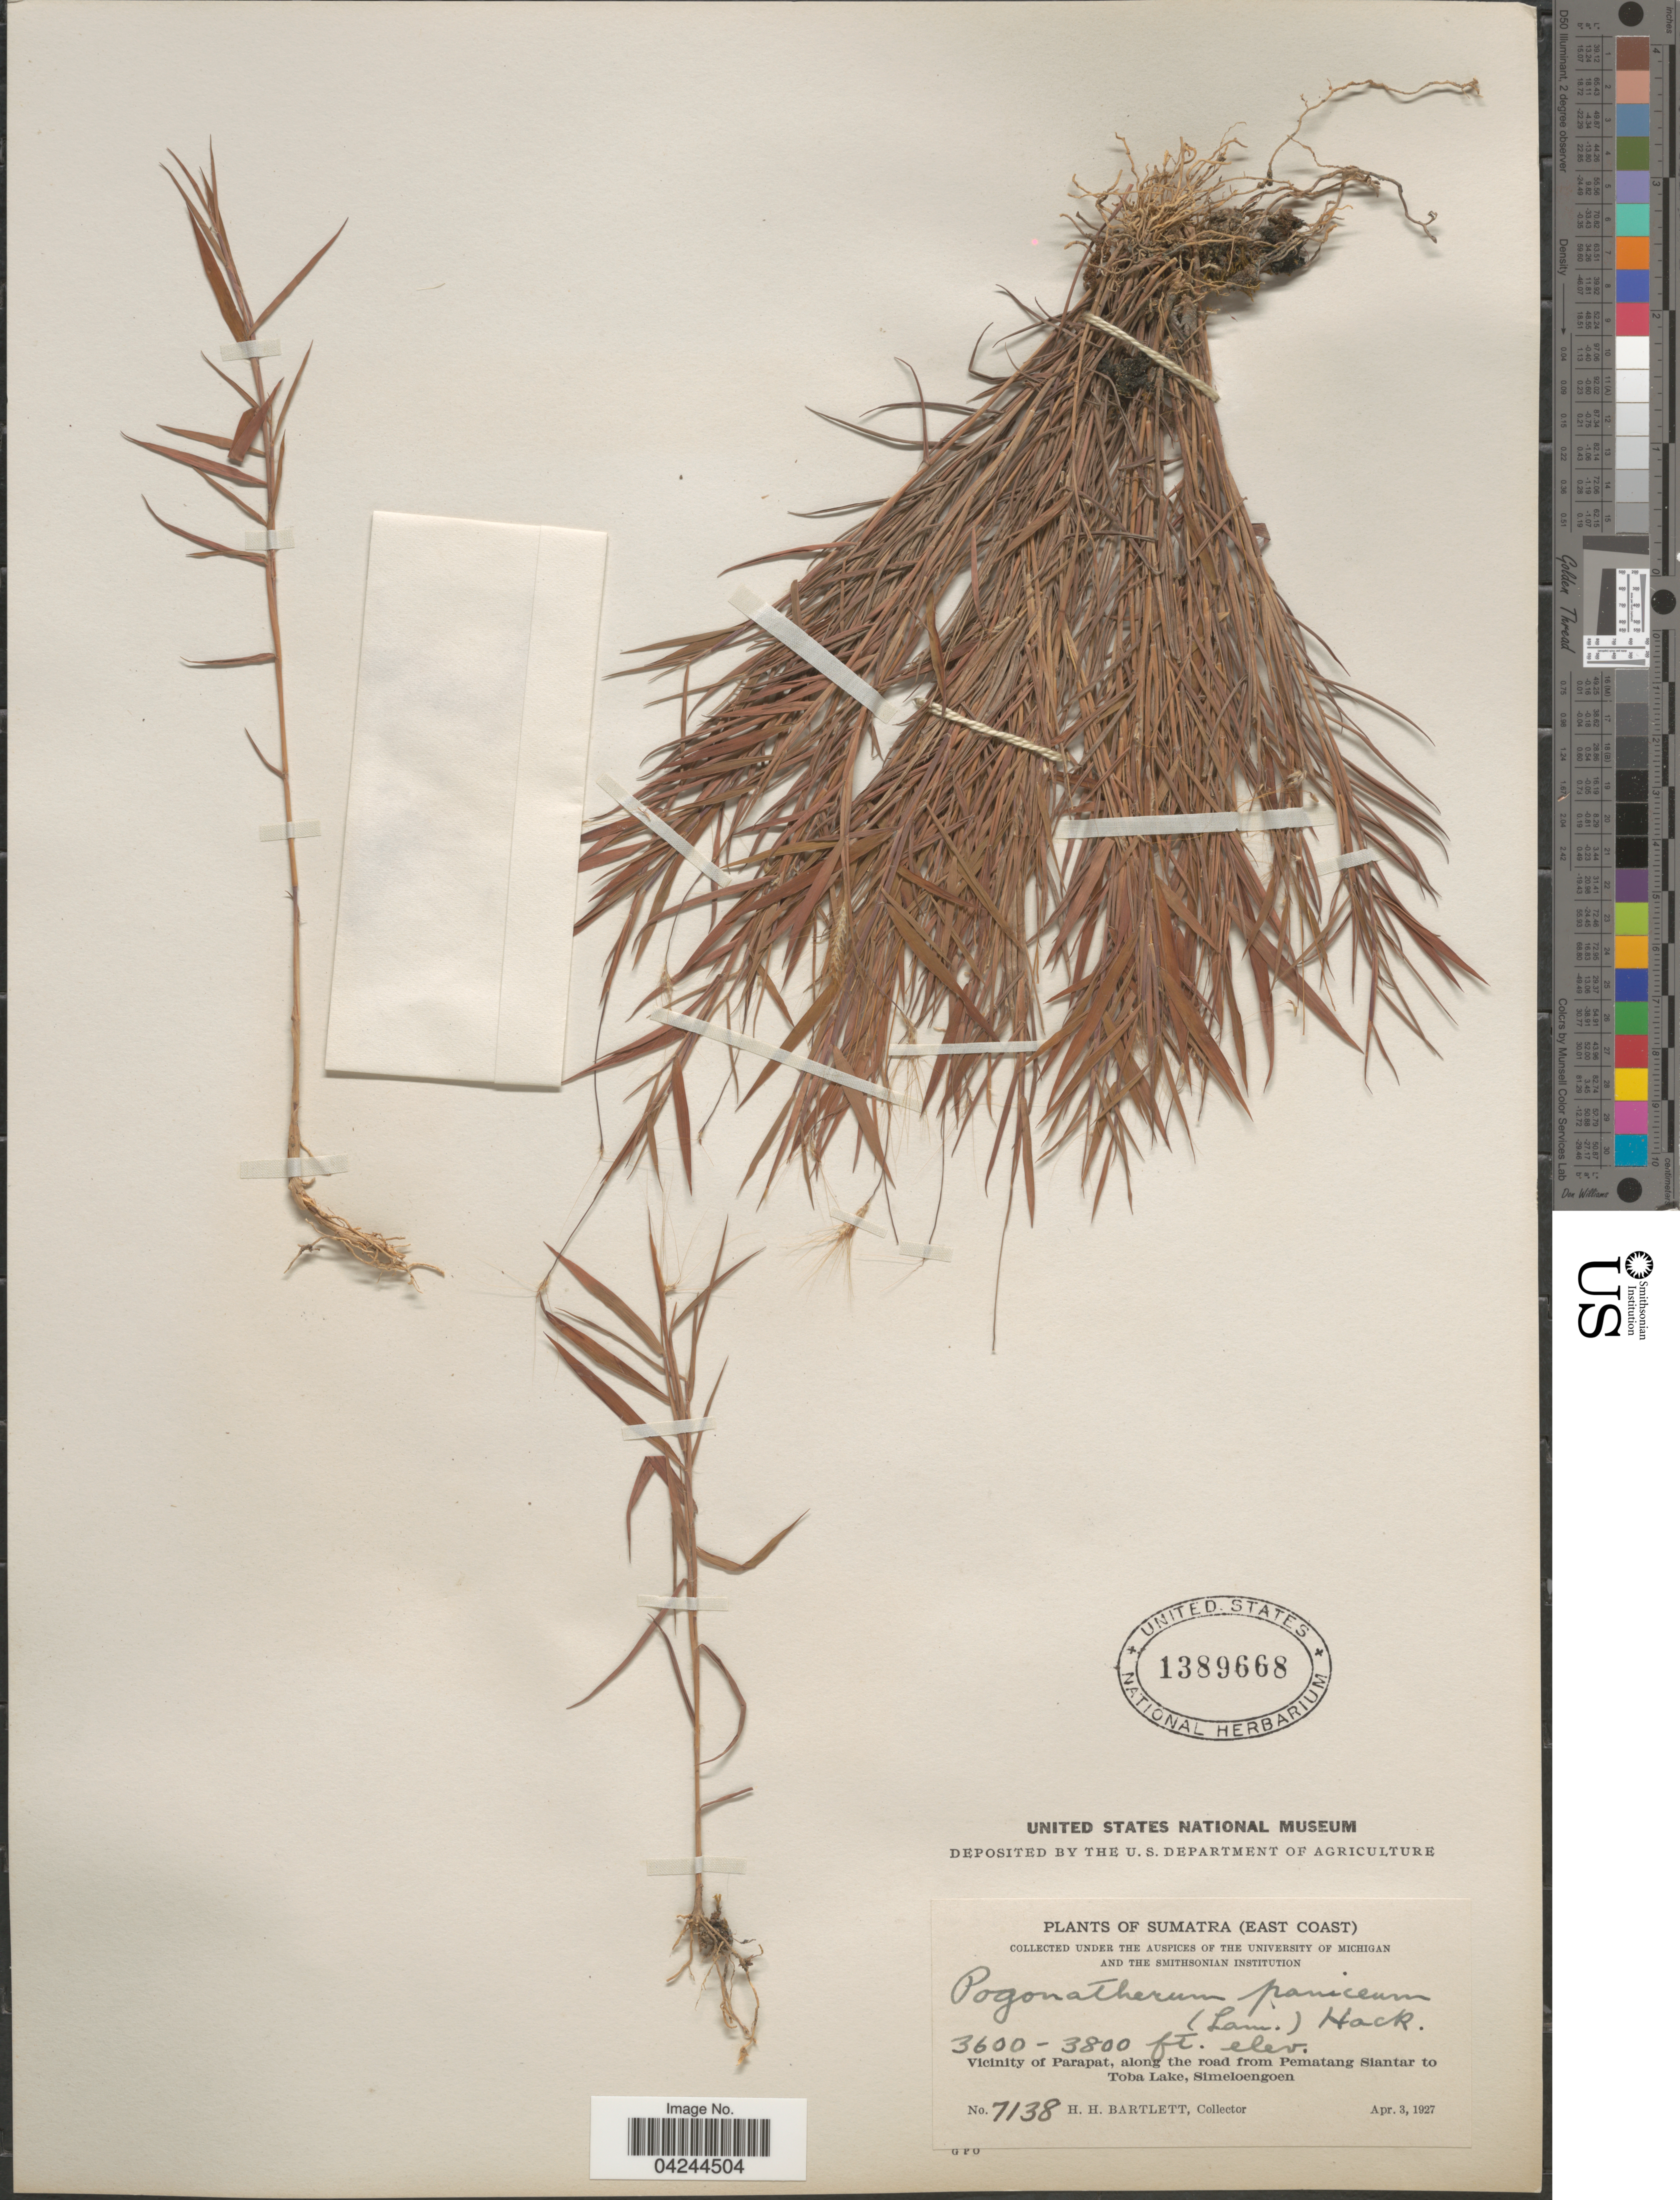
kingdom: Plantae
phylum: Tracheophyta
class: Liliopsida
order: Poales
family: Poaceae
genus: Pogonatherum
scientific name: Pogonatherum crinitum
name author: (Thunb.) Kunth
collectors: H. H. Bartlett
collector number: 7138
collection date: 1927-04-03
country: Indonesia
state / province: Sumatra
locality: (East Coast). Vicinity of Parapat, along the road from Pematang Siantar to Toba Lake, Simeloengoen.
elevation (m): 1097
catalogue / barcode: US 1389668